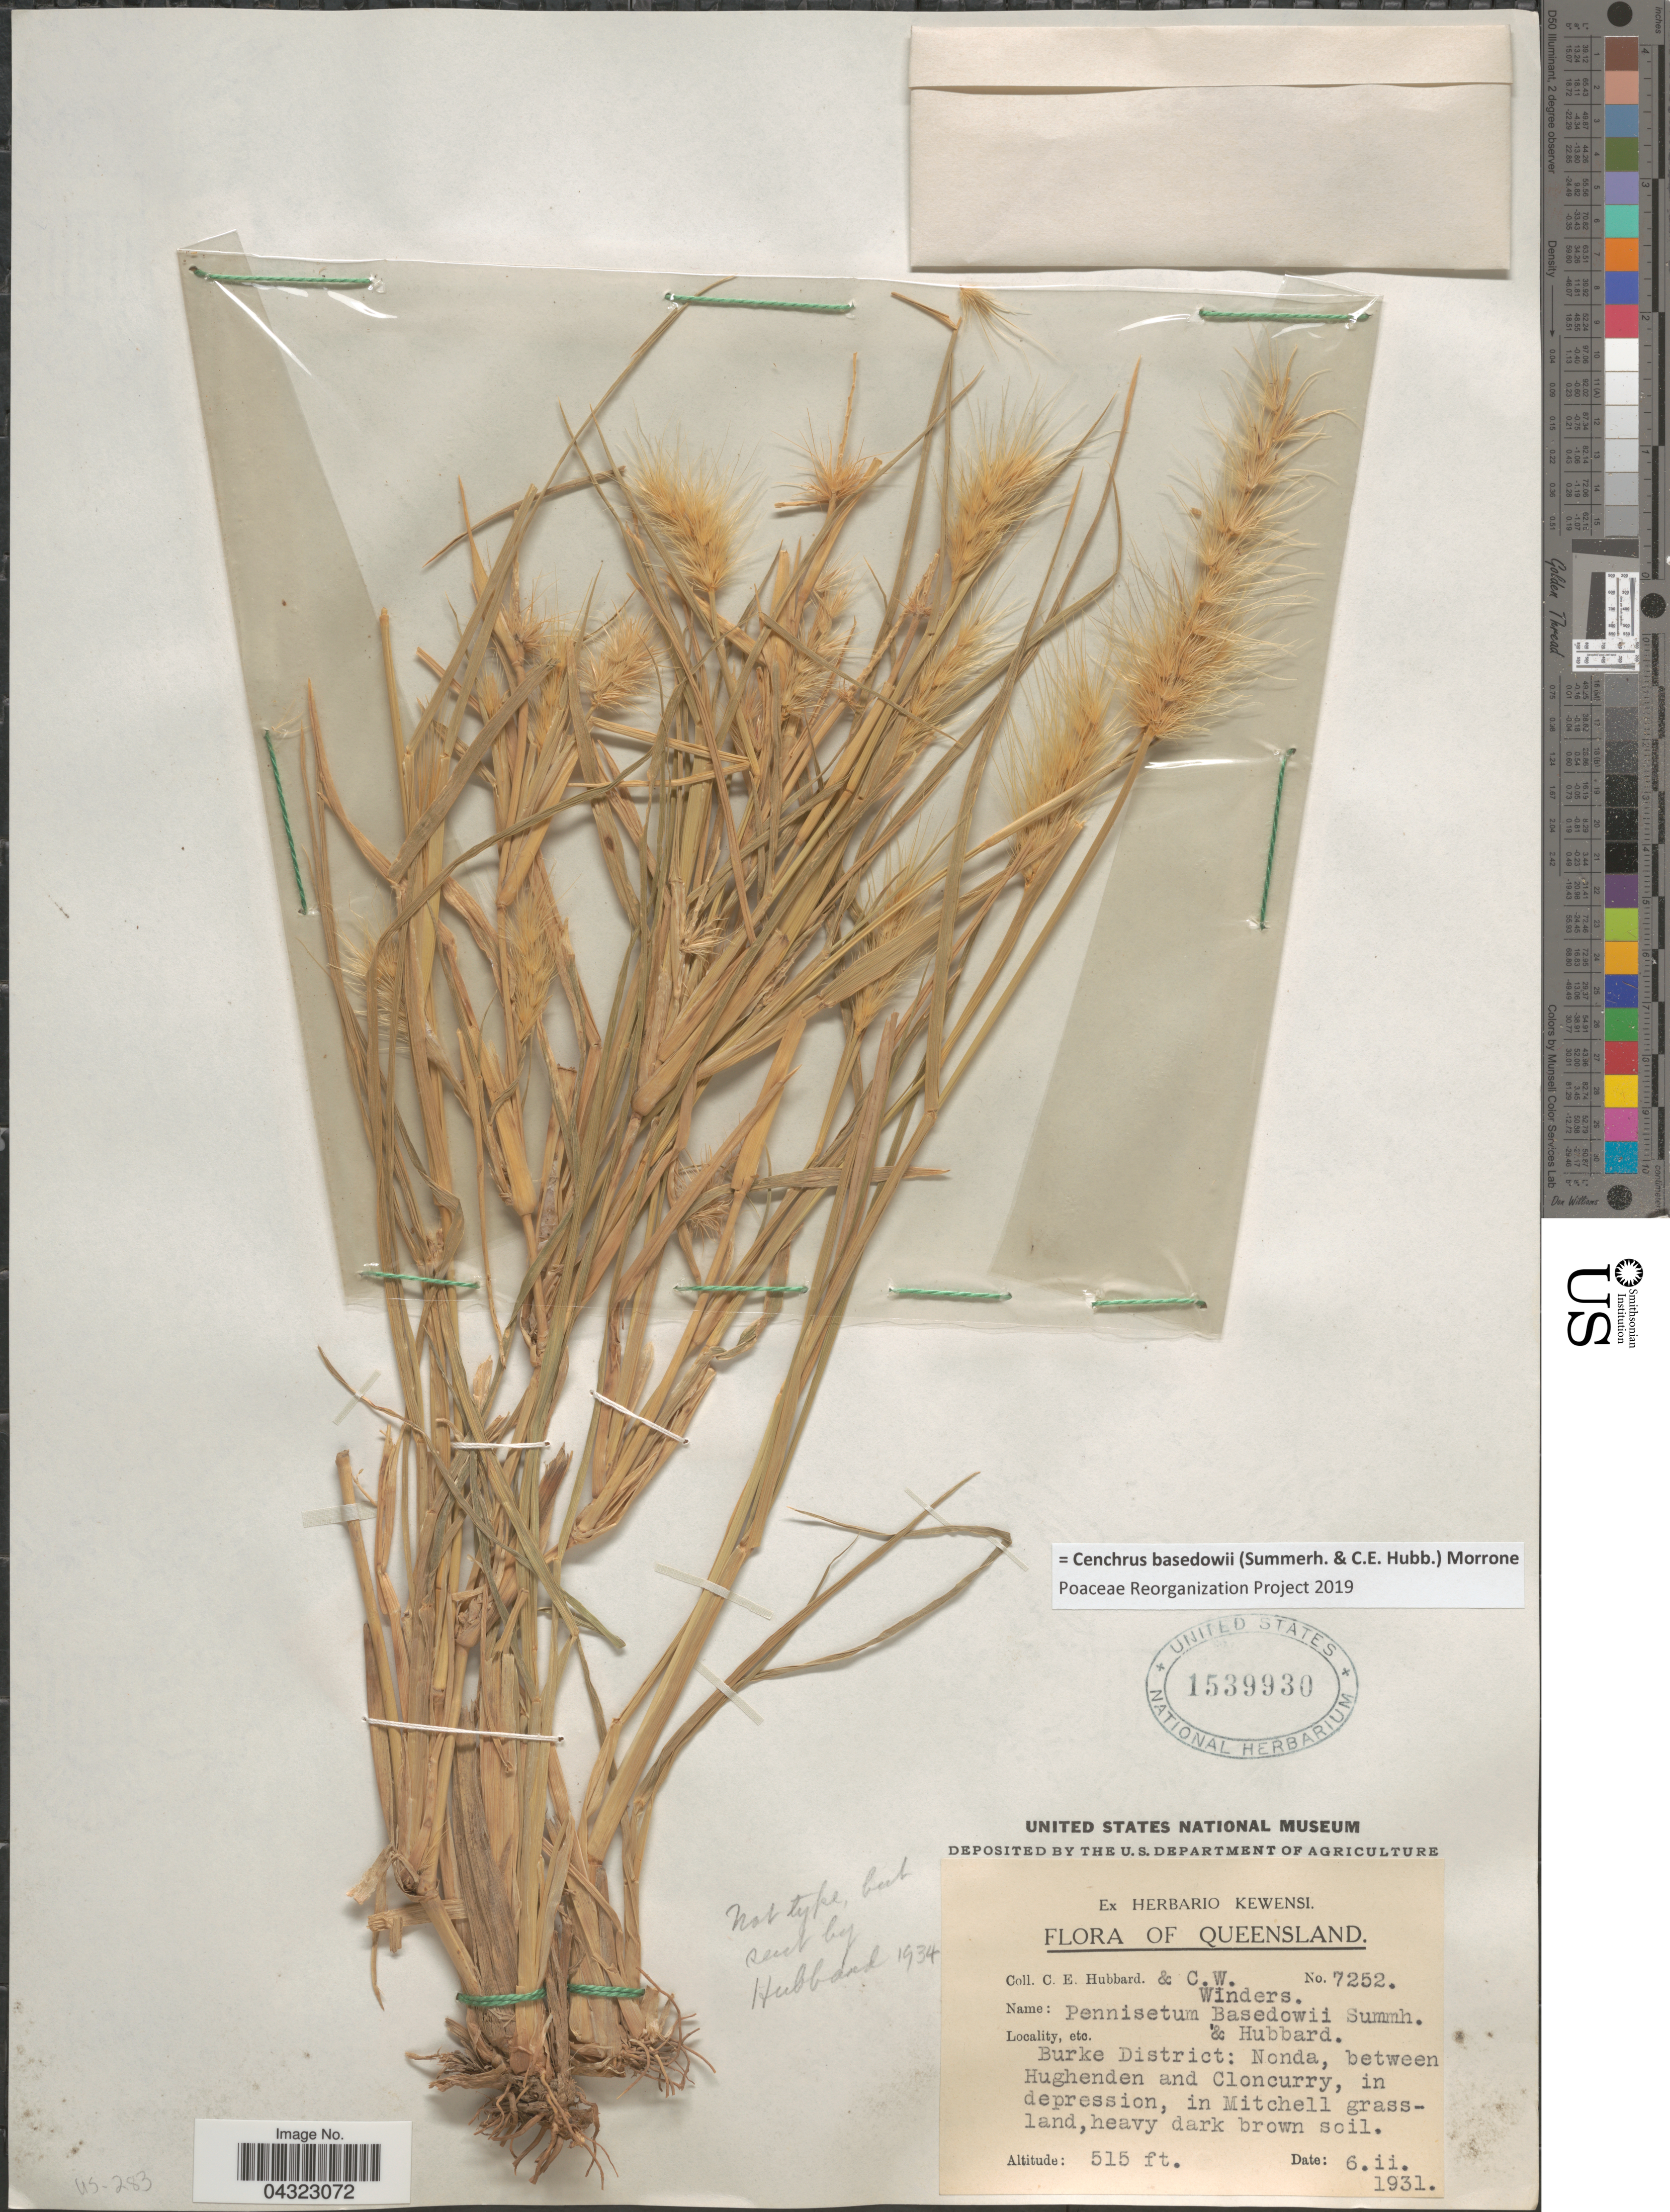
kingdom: Plantae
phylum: Tracheophyta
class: Liliopsida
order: Poales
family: Poaceae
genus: Cenchrus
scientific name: Cenchrus basedowii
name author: (Summerh. & C. E. Hubb.) Morrone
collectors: C. E. Hubbard & C. Winders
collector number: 7252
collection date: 1931-02-06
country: Australia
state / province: Queensland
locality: Burke District: Nonda, between Hughenden and Cloncurry, in depression, in Mitchell grassland, heavy dark brown soil.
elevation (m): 157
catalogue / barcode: US 1539930